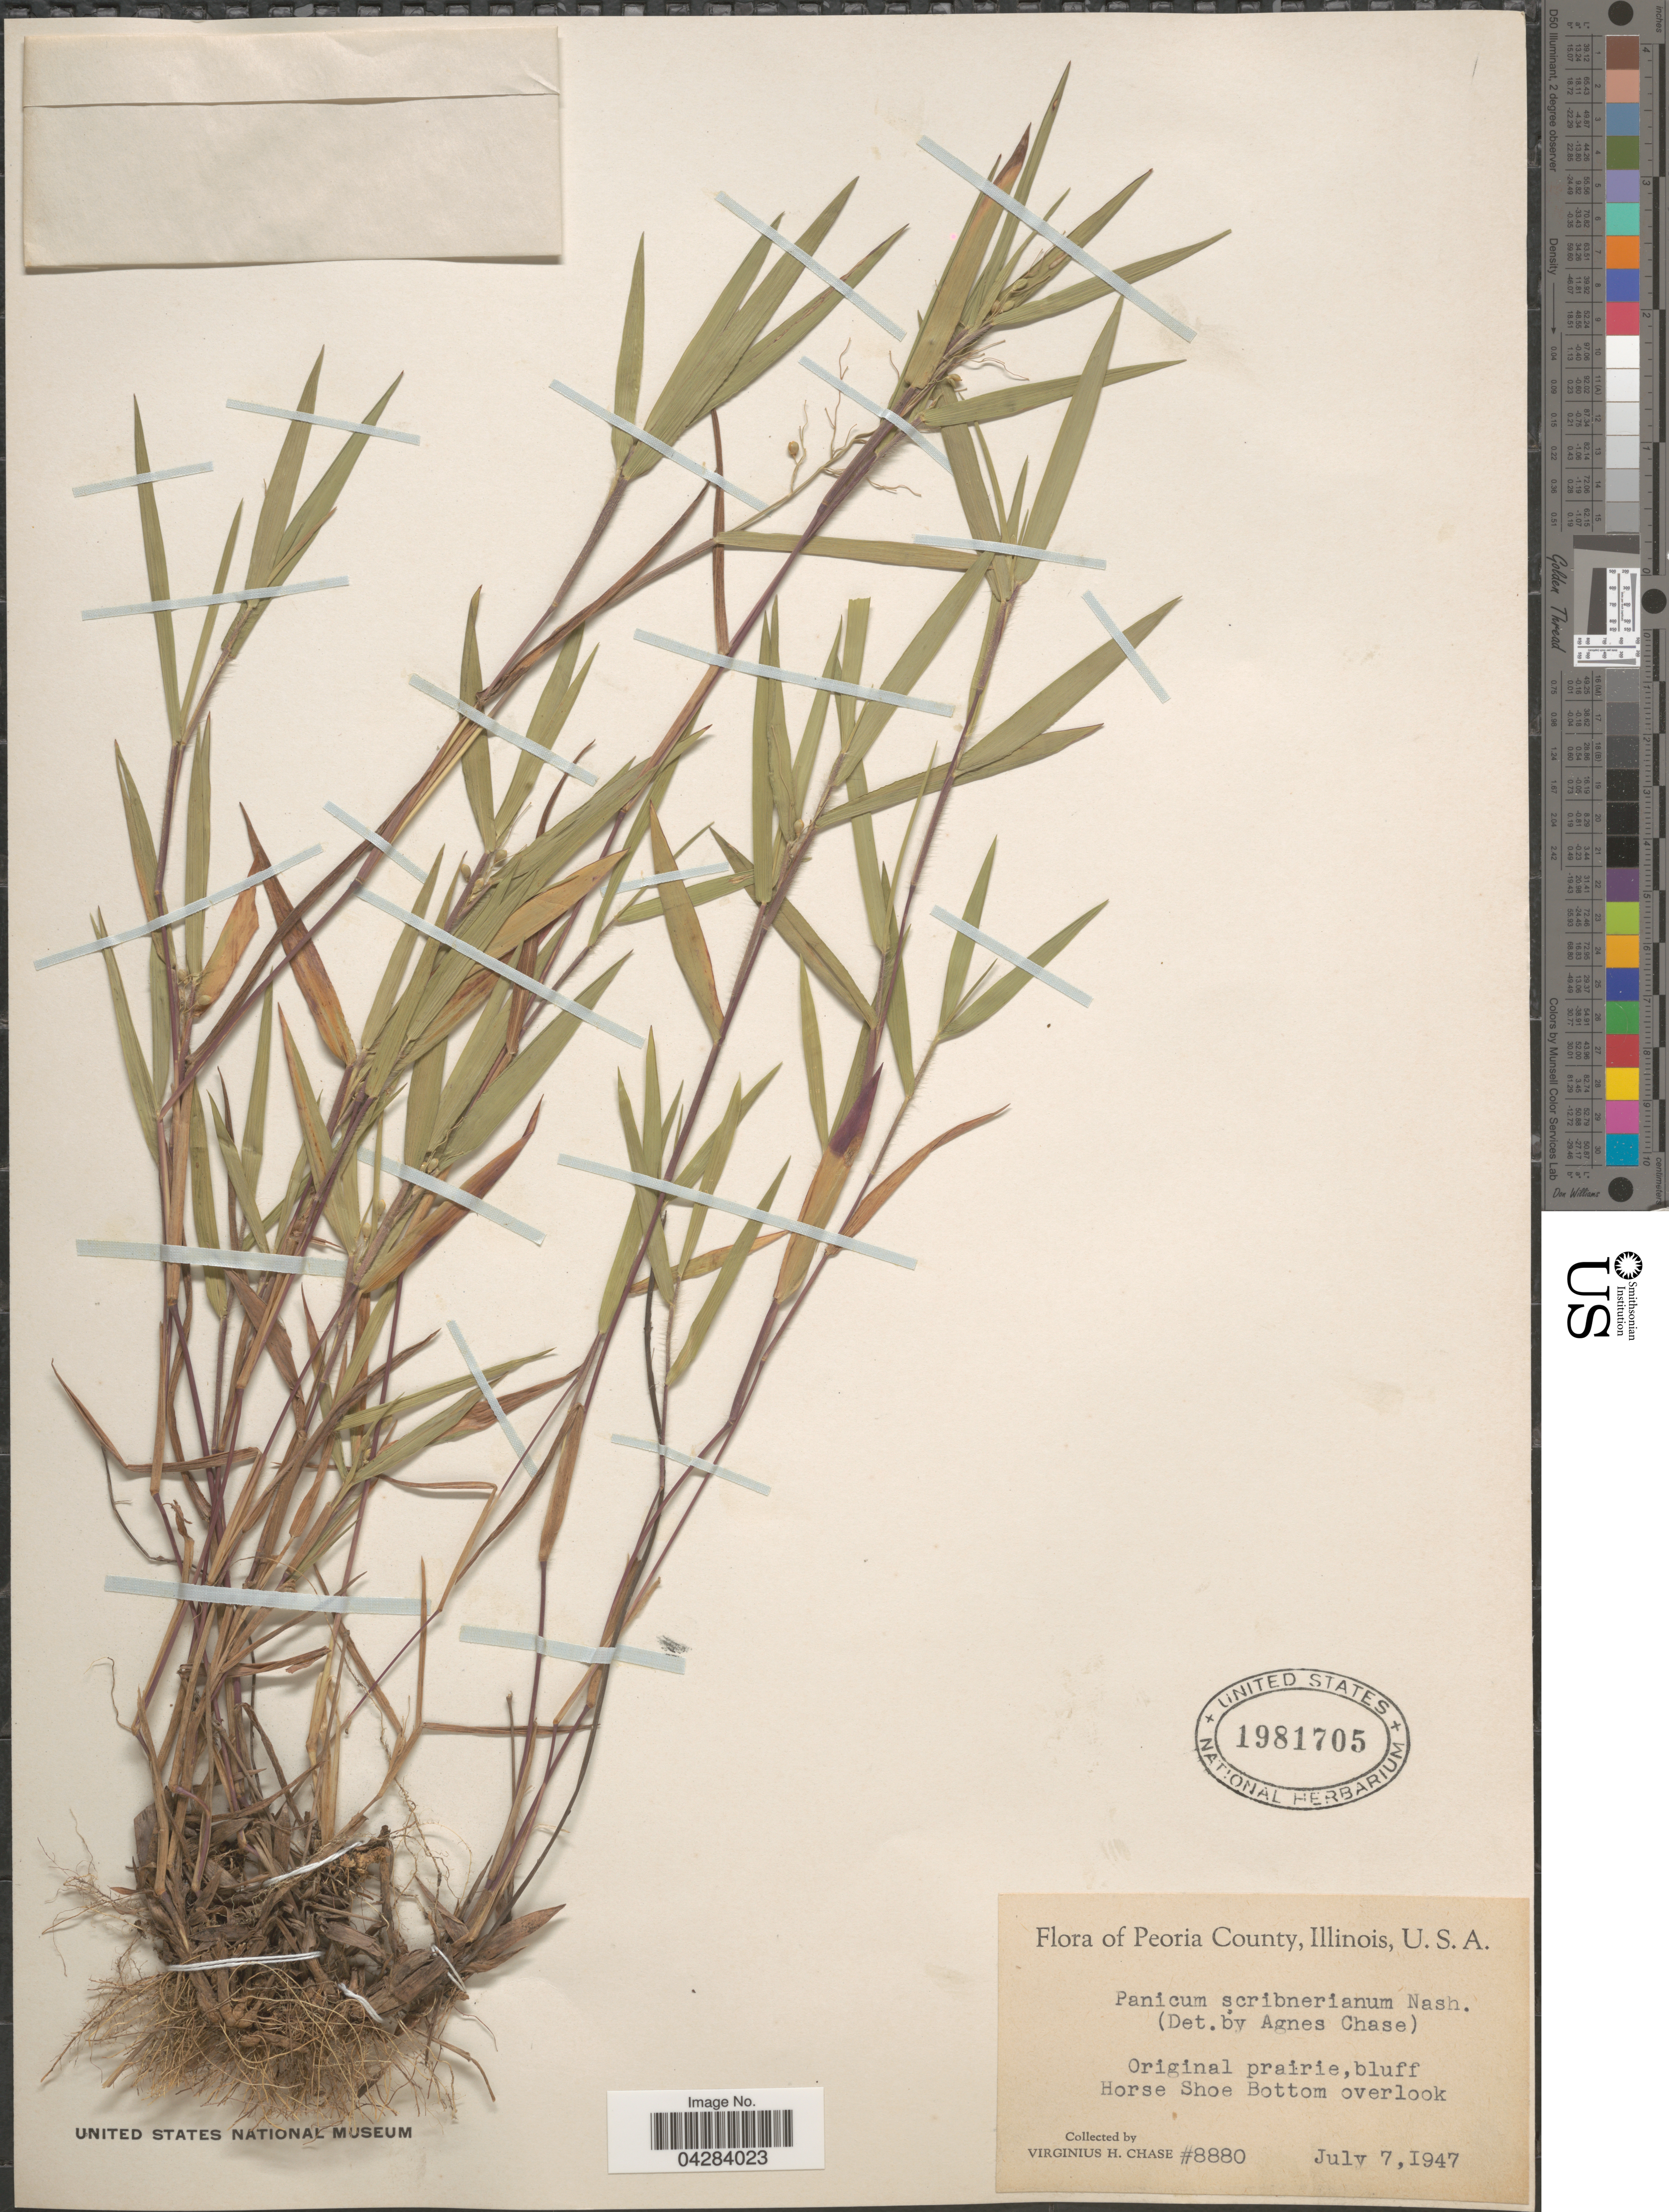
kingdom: Plantae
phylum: Tracheophyta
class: Liliopsida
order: Poales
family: Poaceae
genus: Dichanthelium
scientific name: Dichanthelium oligosanthes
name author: (Schult.) Gould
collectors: V. H. Chase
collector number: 8880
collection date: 1947-07-07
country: United States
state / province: Illinois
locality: Peoria County. Original prairie, bluff Horse Shoe Bottom overlook.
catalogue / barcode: US 1981705